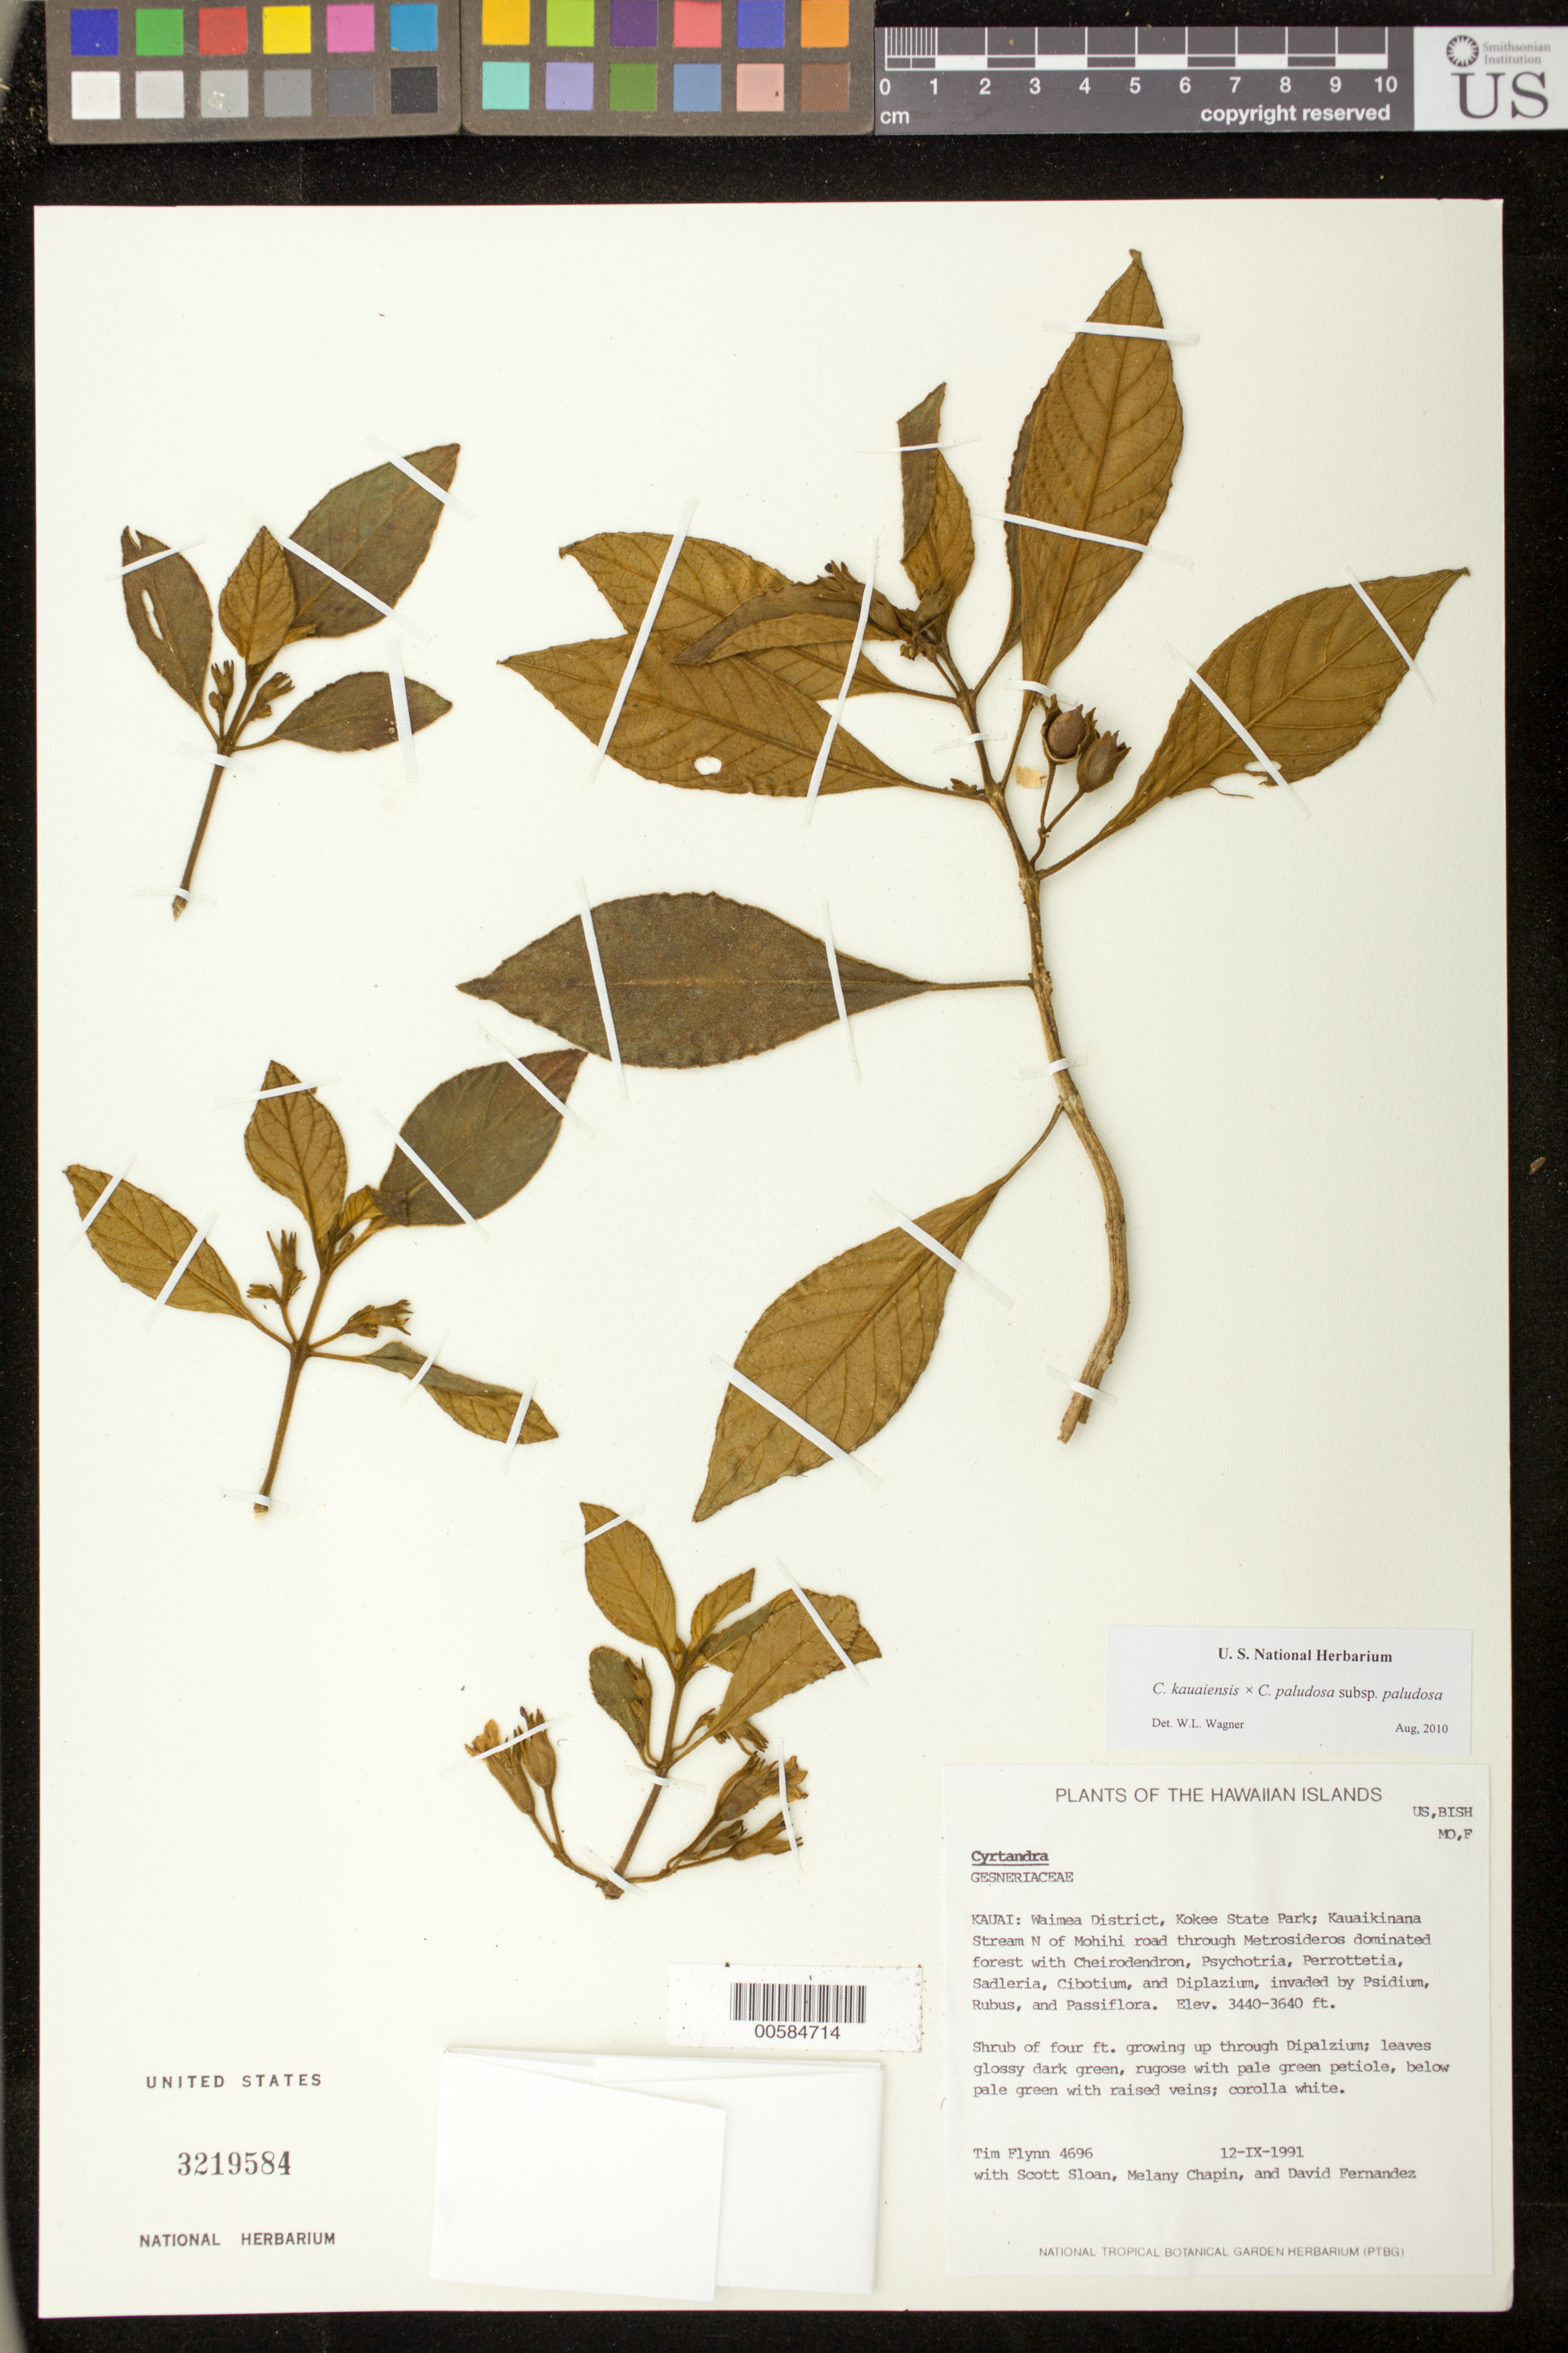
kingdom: Plantae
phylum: Tracheophyta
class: Magnoliopsida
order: Lamiales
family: Gesneriaceae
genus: Cyrtandra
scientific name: Cyrtandra kauaiensis x C. paludosa Gaudich. subsp. paludosa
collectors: T. W. Flynn, S. Sloan, M. Chapin & D. Fernandez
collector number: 4696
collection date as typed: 12 Sep 1991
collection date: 1991-09-12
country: United States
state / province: Hawaii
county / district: Kauai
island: Kaua'i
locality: Waimea Dist, Kokee State Park; Kauaikinana Stream N of Mohihi road.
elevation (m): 1049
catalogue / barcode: US 3219584